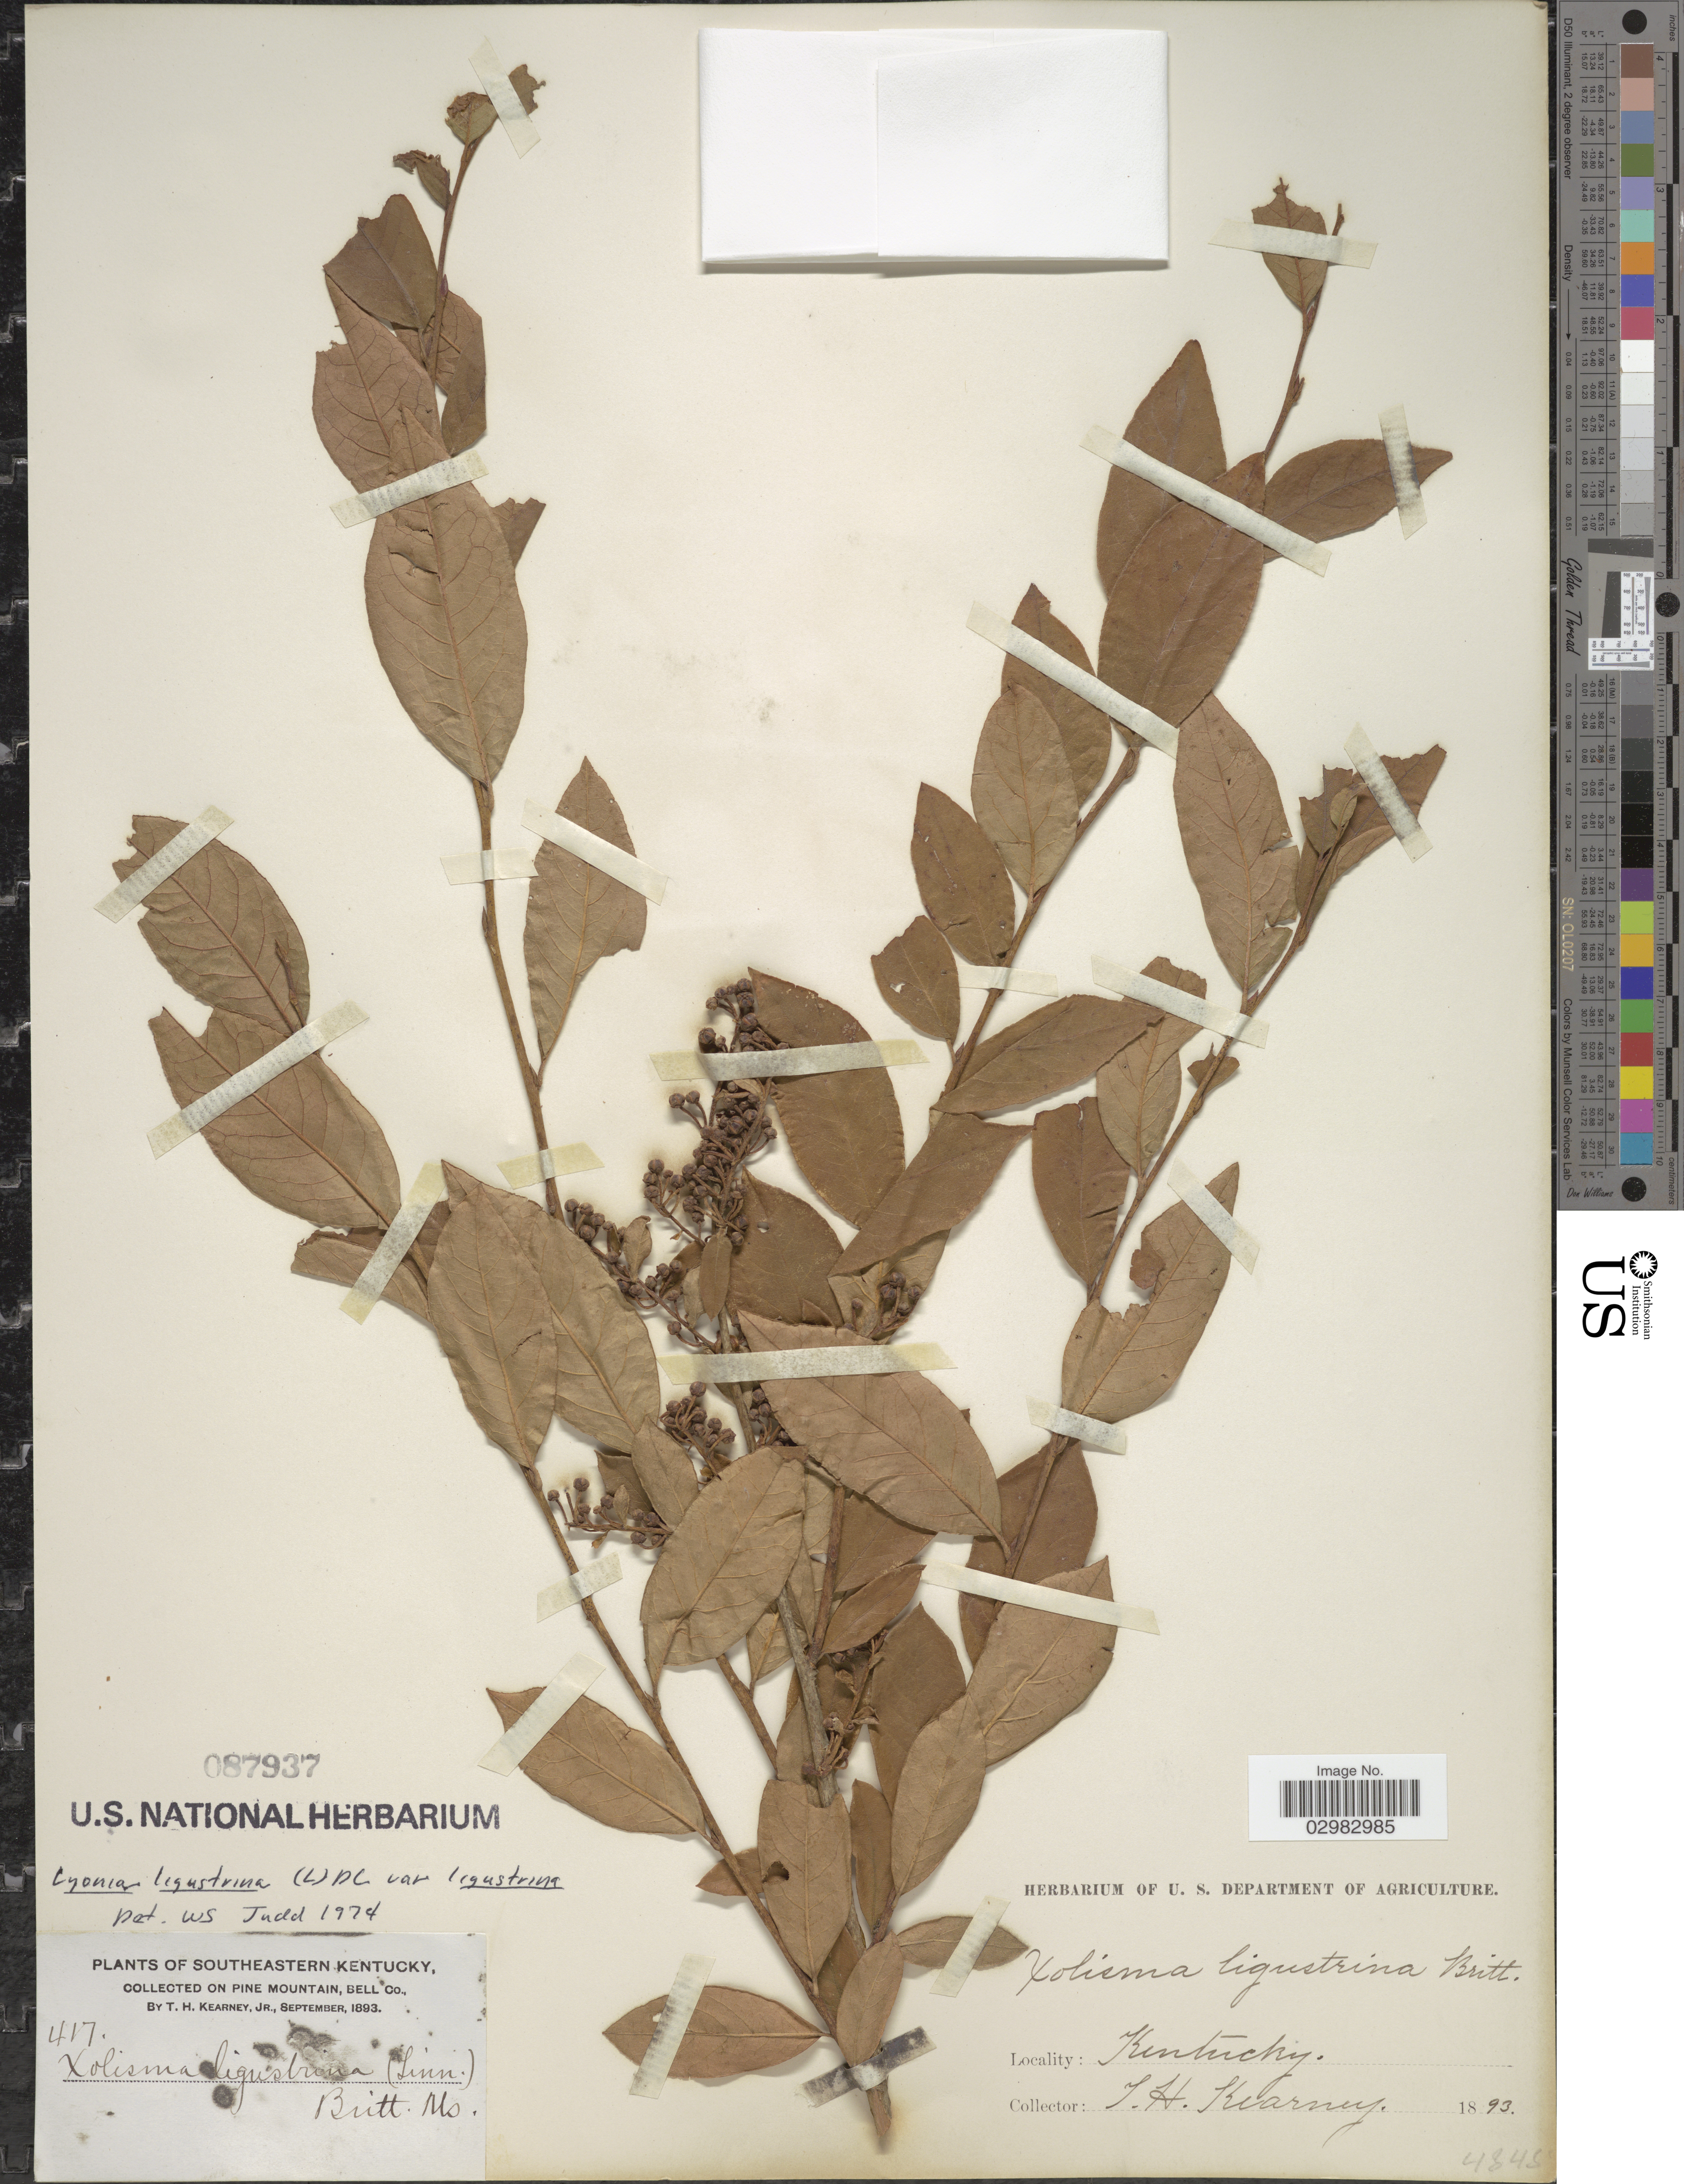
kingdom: Plantae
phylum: Tracheophyta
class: Magnoliopsida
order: Ericales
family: Ericaceae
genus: Lyonia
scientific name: Lyonia ligustrina var. ligustrina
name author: (L.) DC.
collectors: T. H. Kearney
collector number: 417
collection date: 1893-09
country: United States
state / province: Kentucky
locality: Southeastern Kentucky, on Pine Mountain, Bell Co.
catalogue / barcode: US 87937